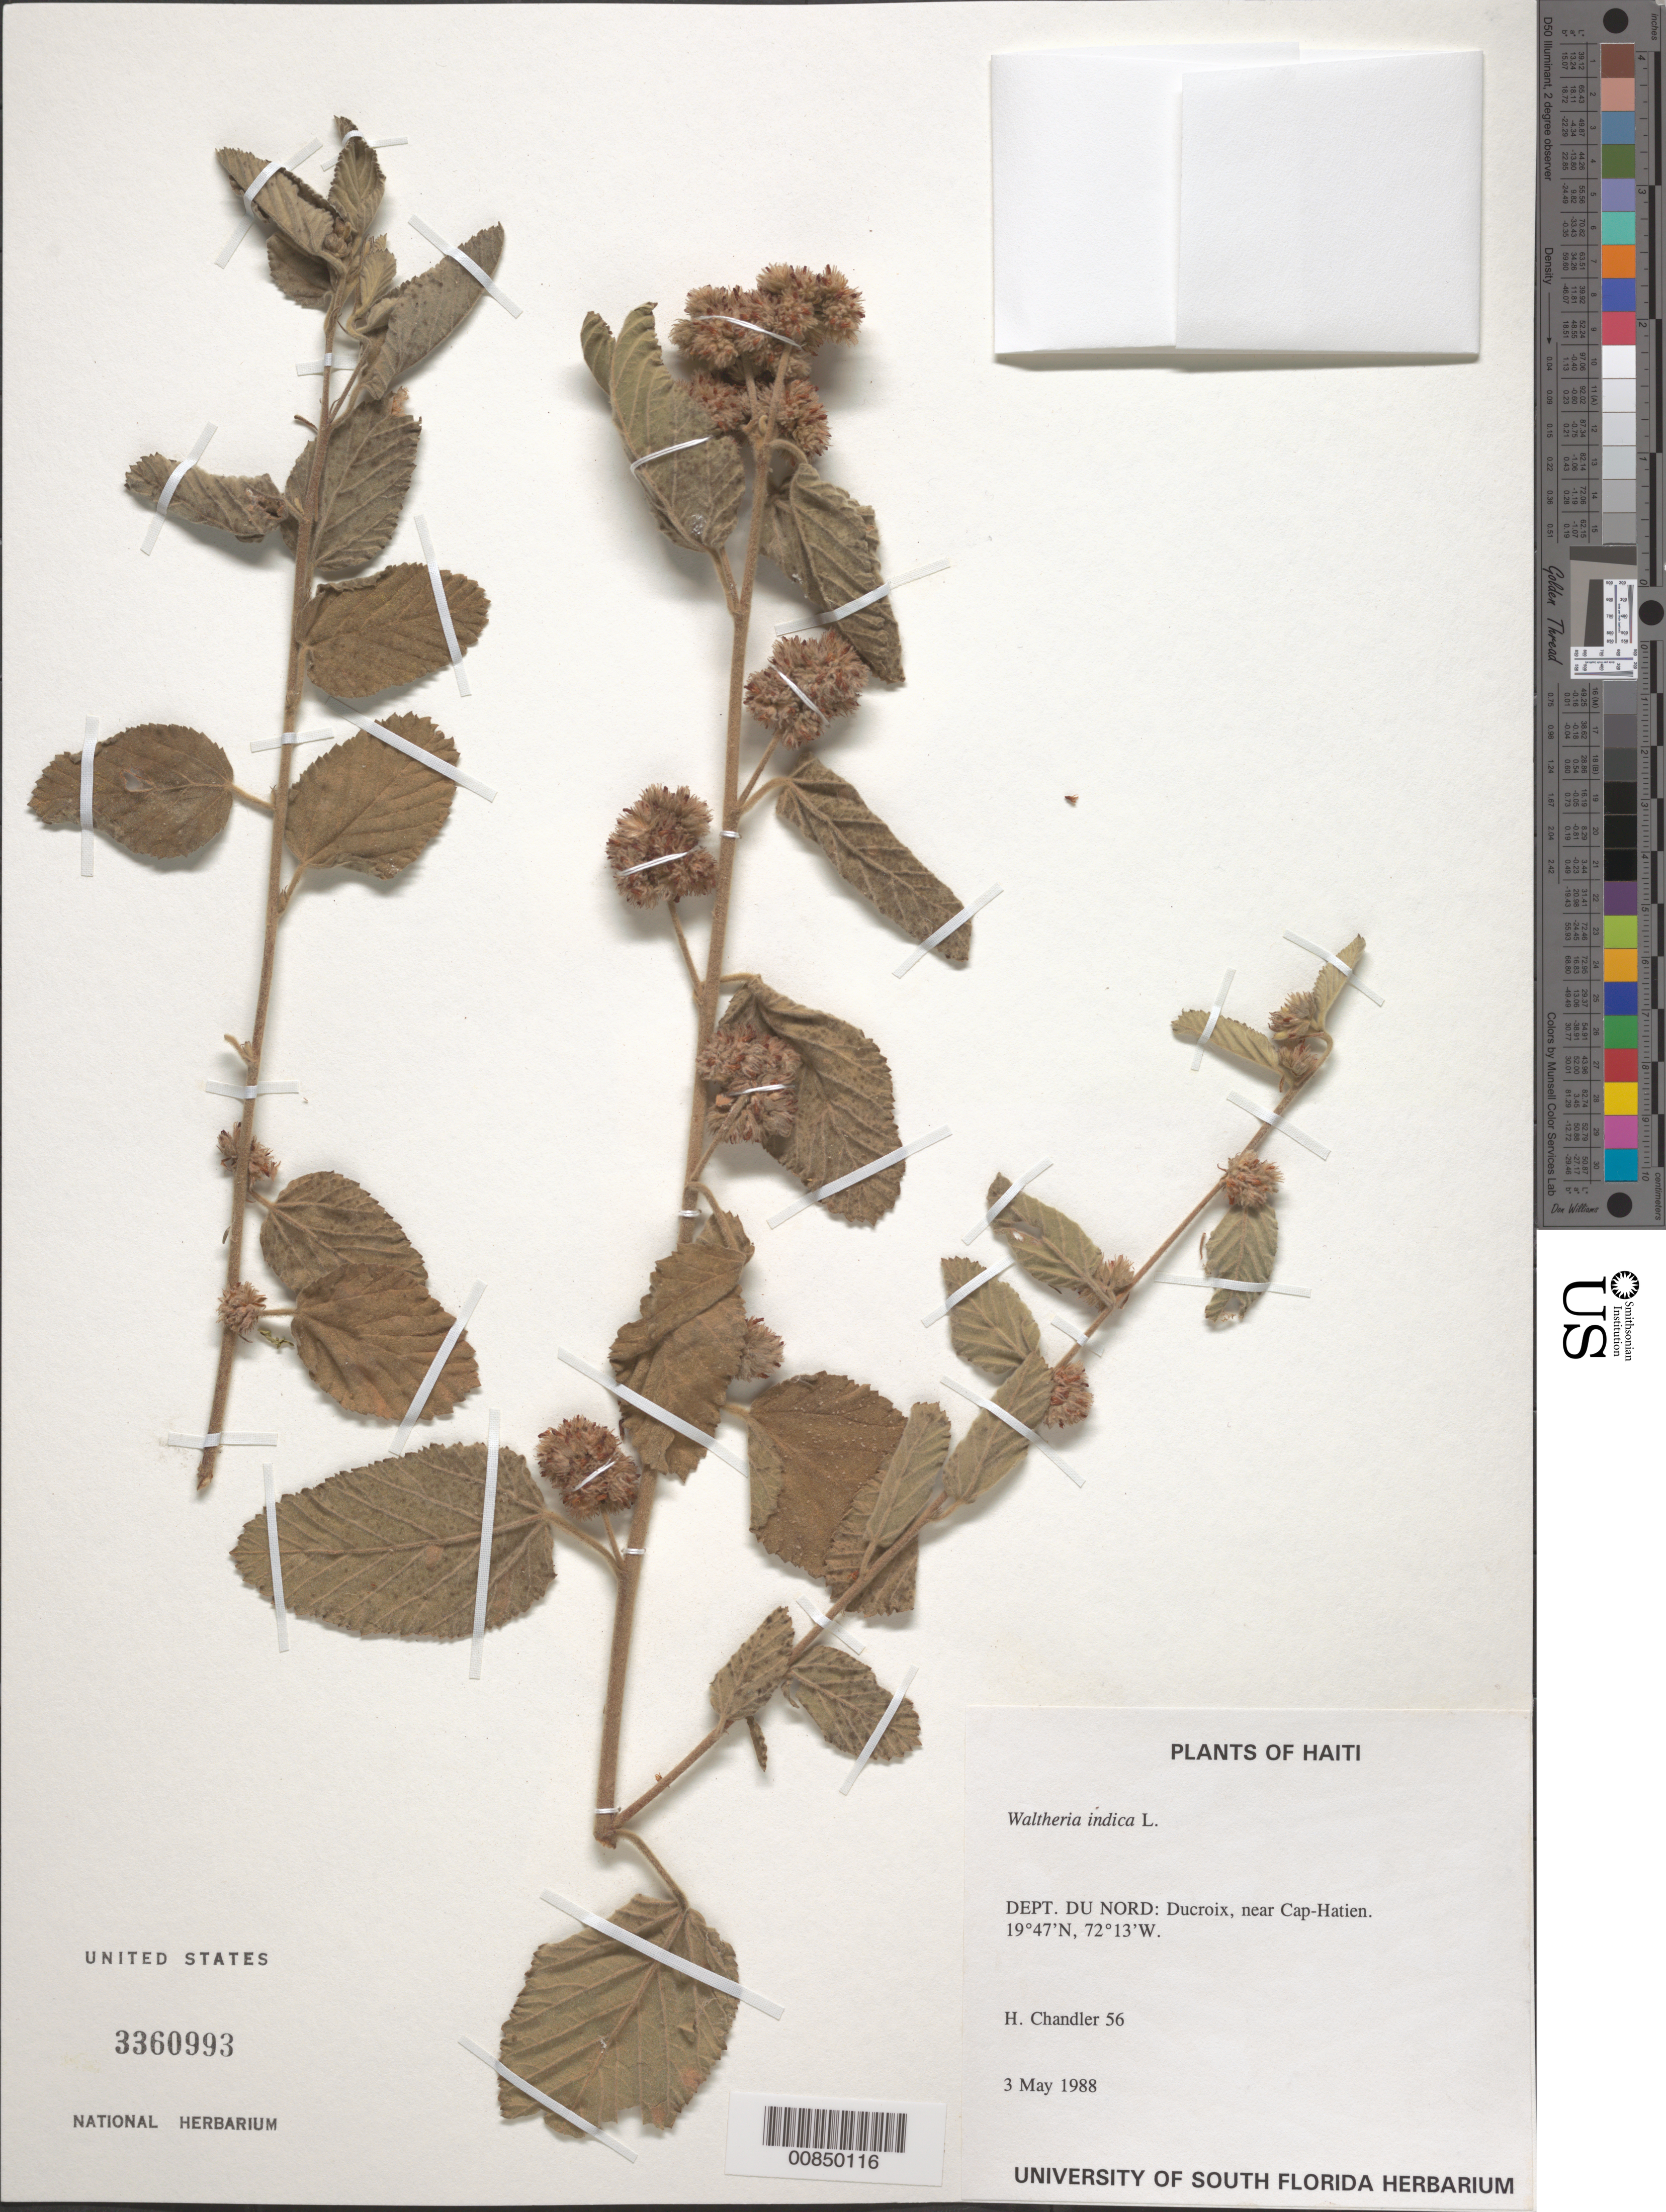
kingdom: Plantae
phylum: Tracheophyta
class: Magnoliopsida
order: Malvales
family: Malvaceae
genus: Waltheria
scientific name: Waltheria indica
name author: L.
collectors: H. Chandler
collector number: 56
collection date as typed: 03 May 1988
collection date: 1988-05-03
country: Haiti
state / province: Nord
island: Hispaniola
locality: Ducroix, near Cap-Hatien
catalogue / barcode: US 3360993